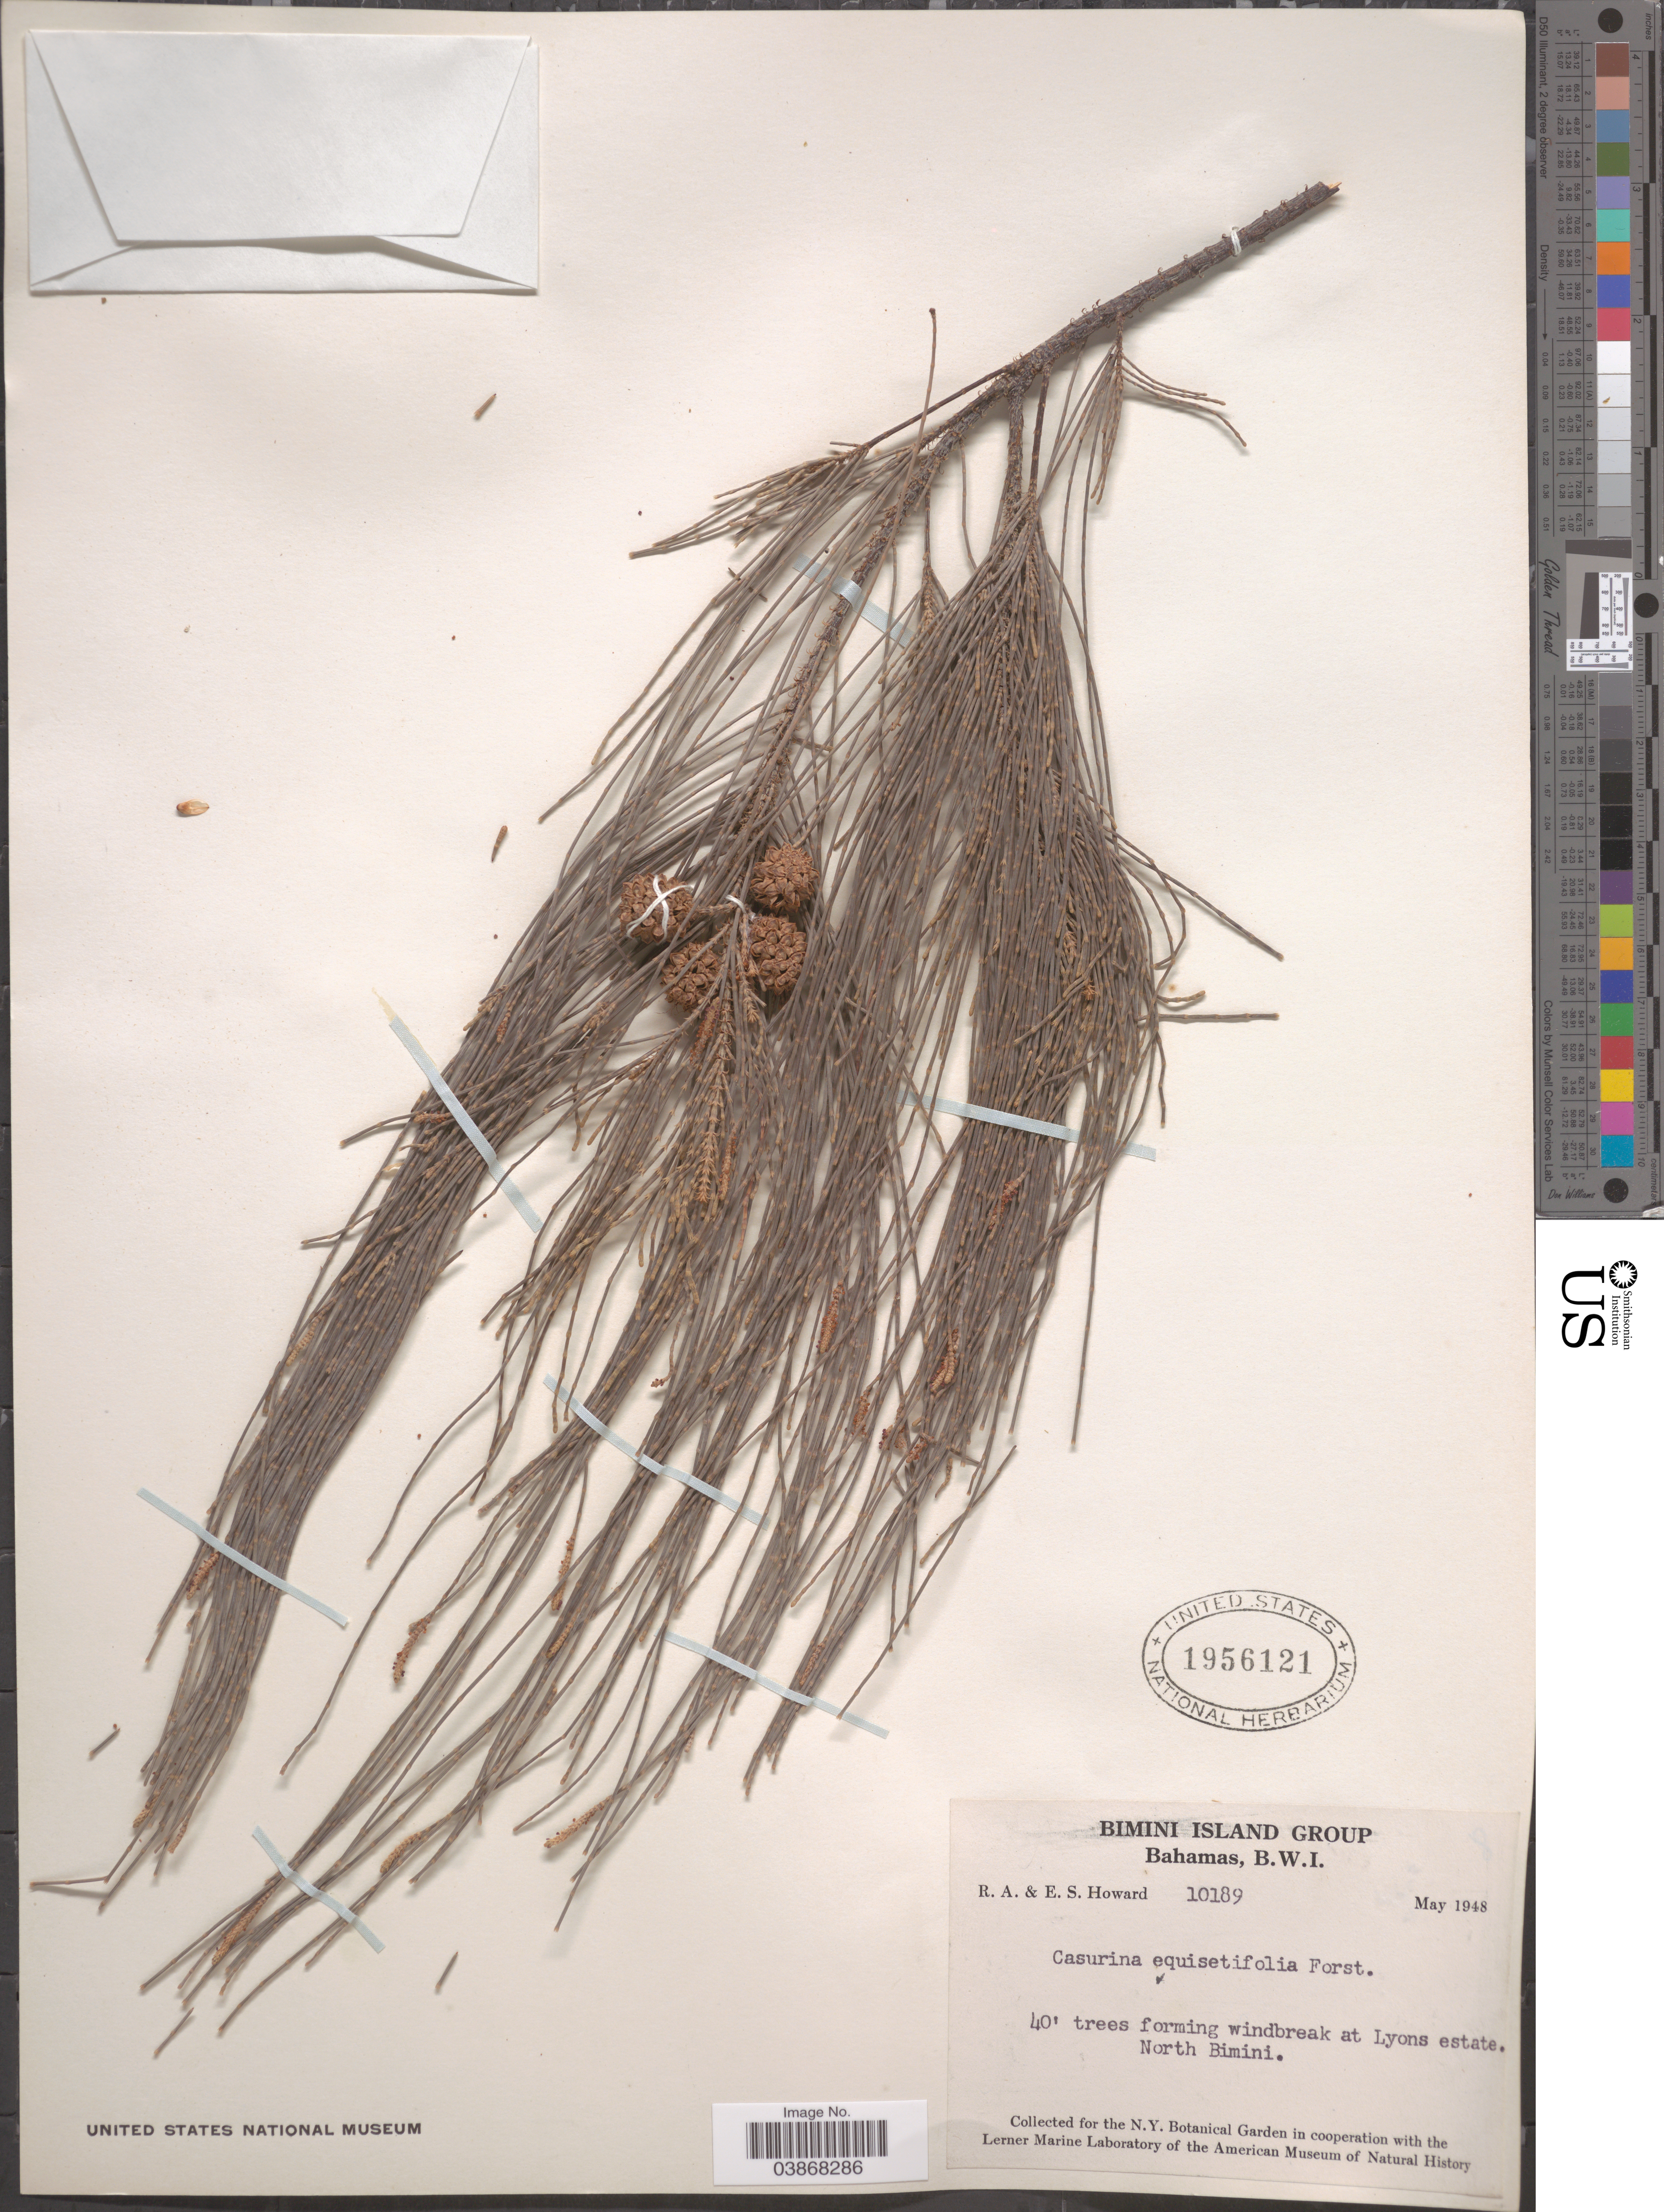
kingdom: Plantae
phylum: Tracheophyta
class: Magnoliopsida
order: Fagales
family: Casuarinaceae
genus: Casuarina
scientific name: Casuarina equisetifolia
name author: L.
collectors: R. A. Howard & E. S. Howard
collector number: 10189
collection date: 1948-05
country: Bahamas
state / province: Bimini and Cat Cay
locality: Bimini Island Group. B. W. I. Lyons estate. North Bimini.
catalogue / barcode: US 1956121